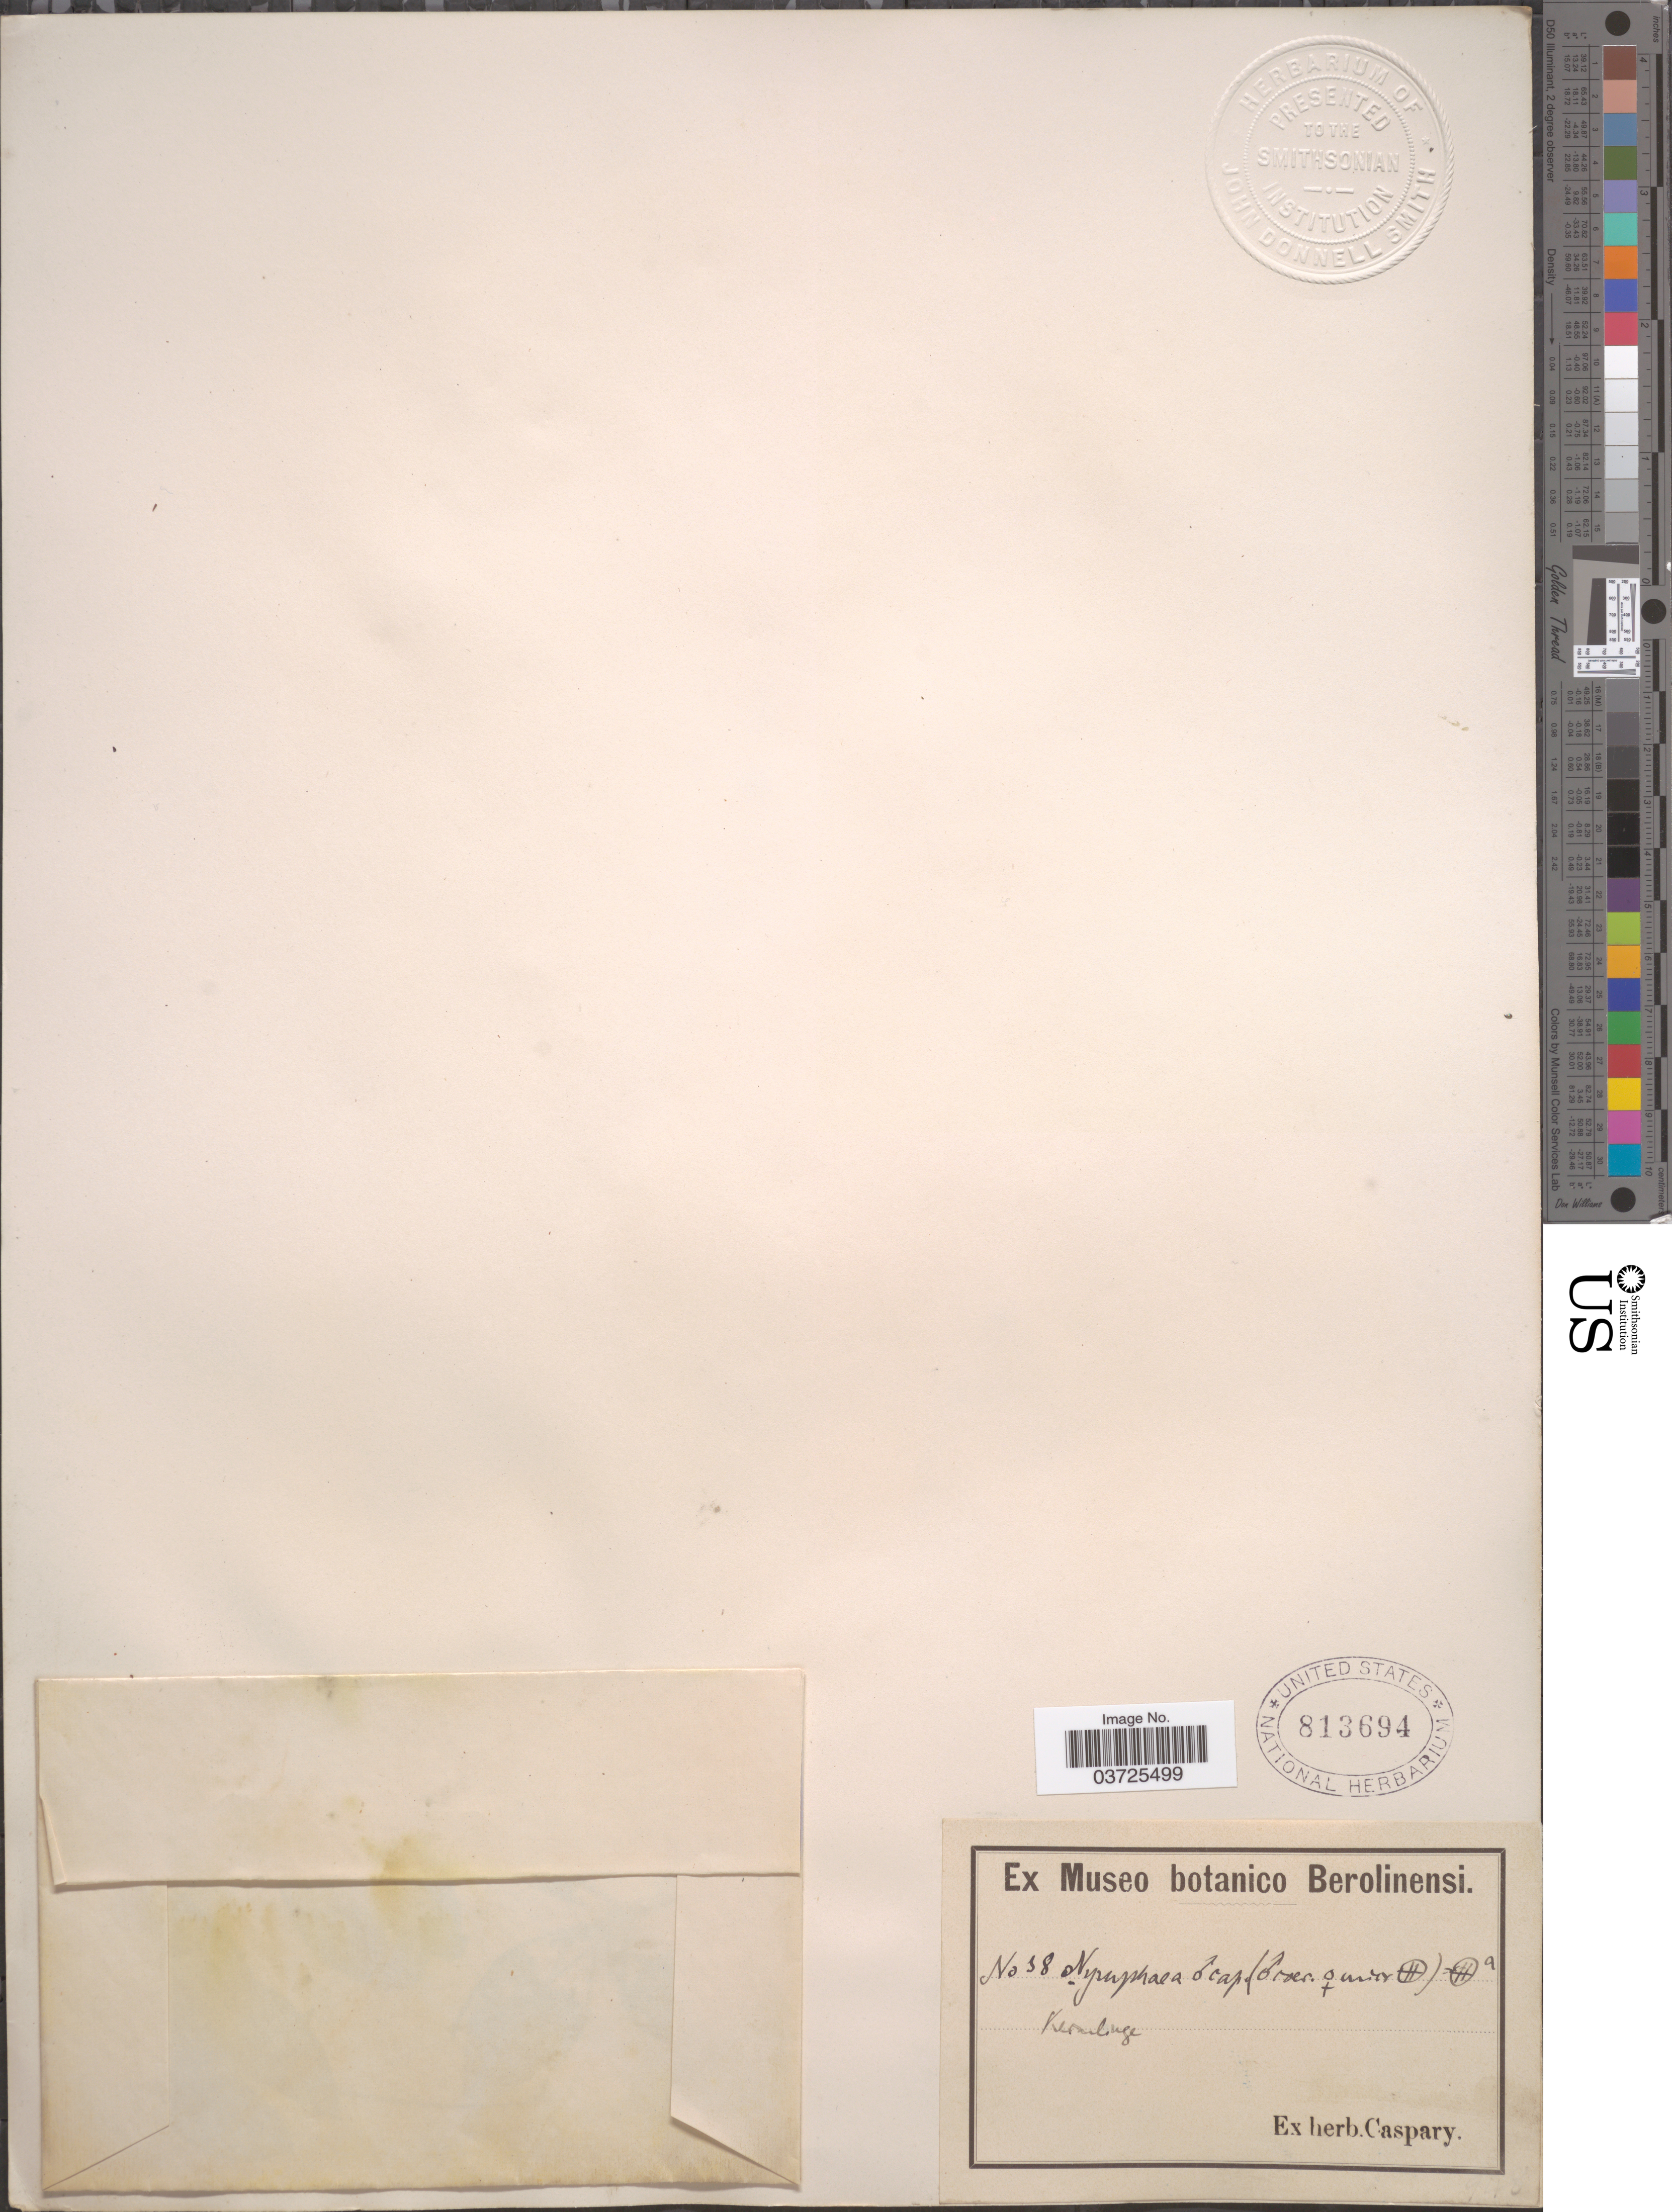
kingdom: Plantae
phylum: Tracheophyta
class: Magnoliopsida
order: Nymphaeales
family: Nymphaeaceae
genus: Nymphaea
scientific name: Nymphaea stellata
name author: Willd.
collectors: Ex herb. Caspary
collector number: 38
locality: Kerzibuge [interpreted].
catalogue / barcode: US 813694